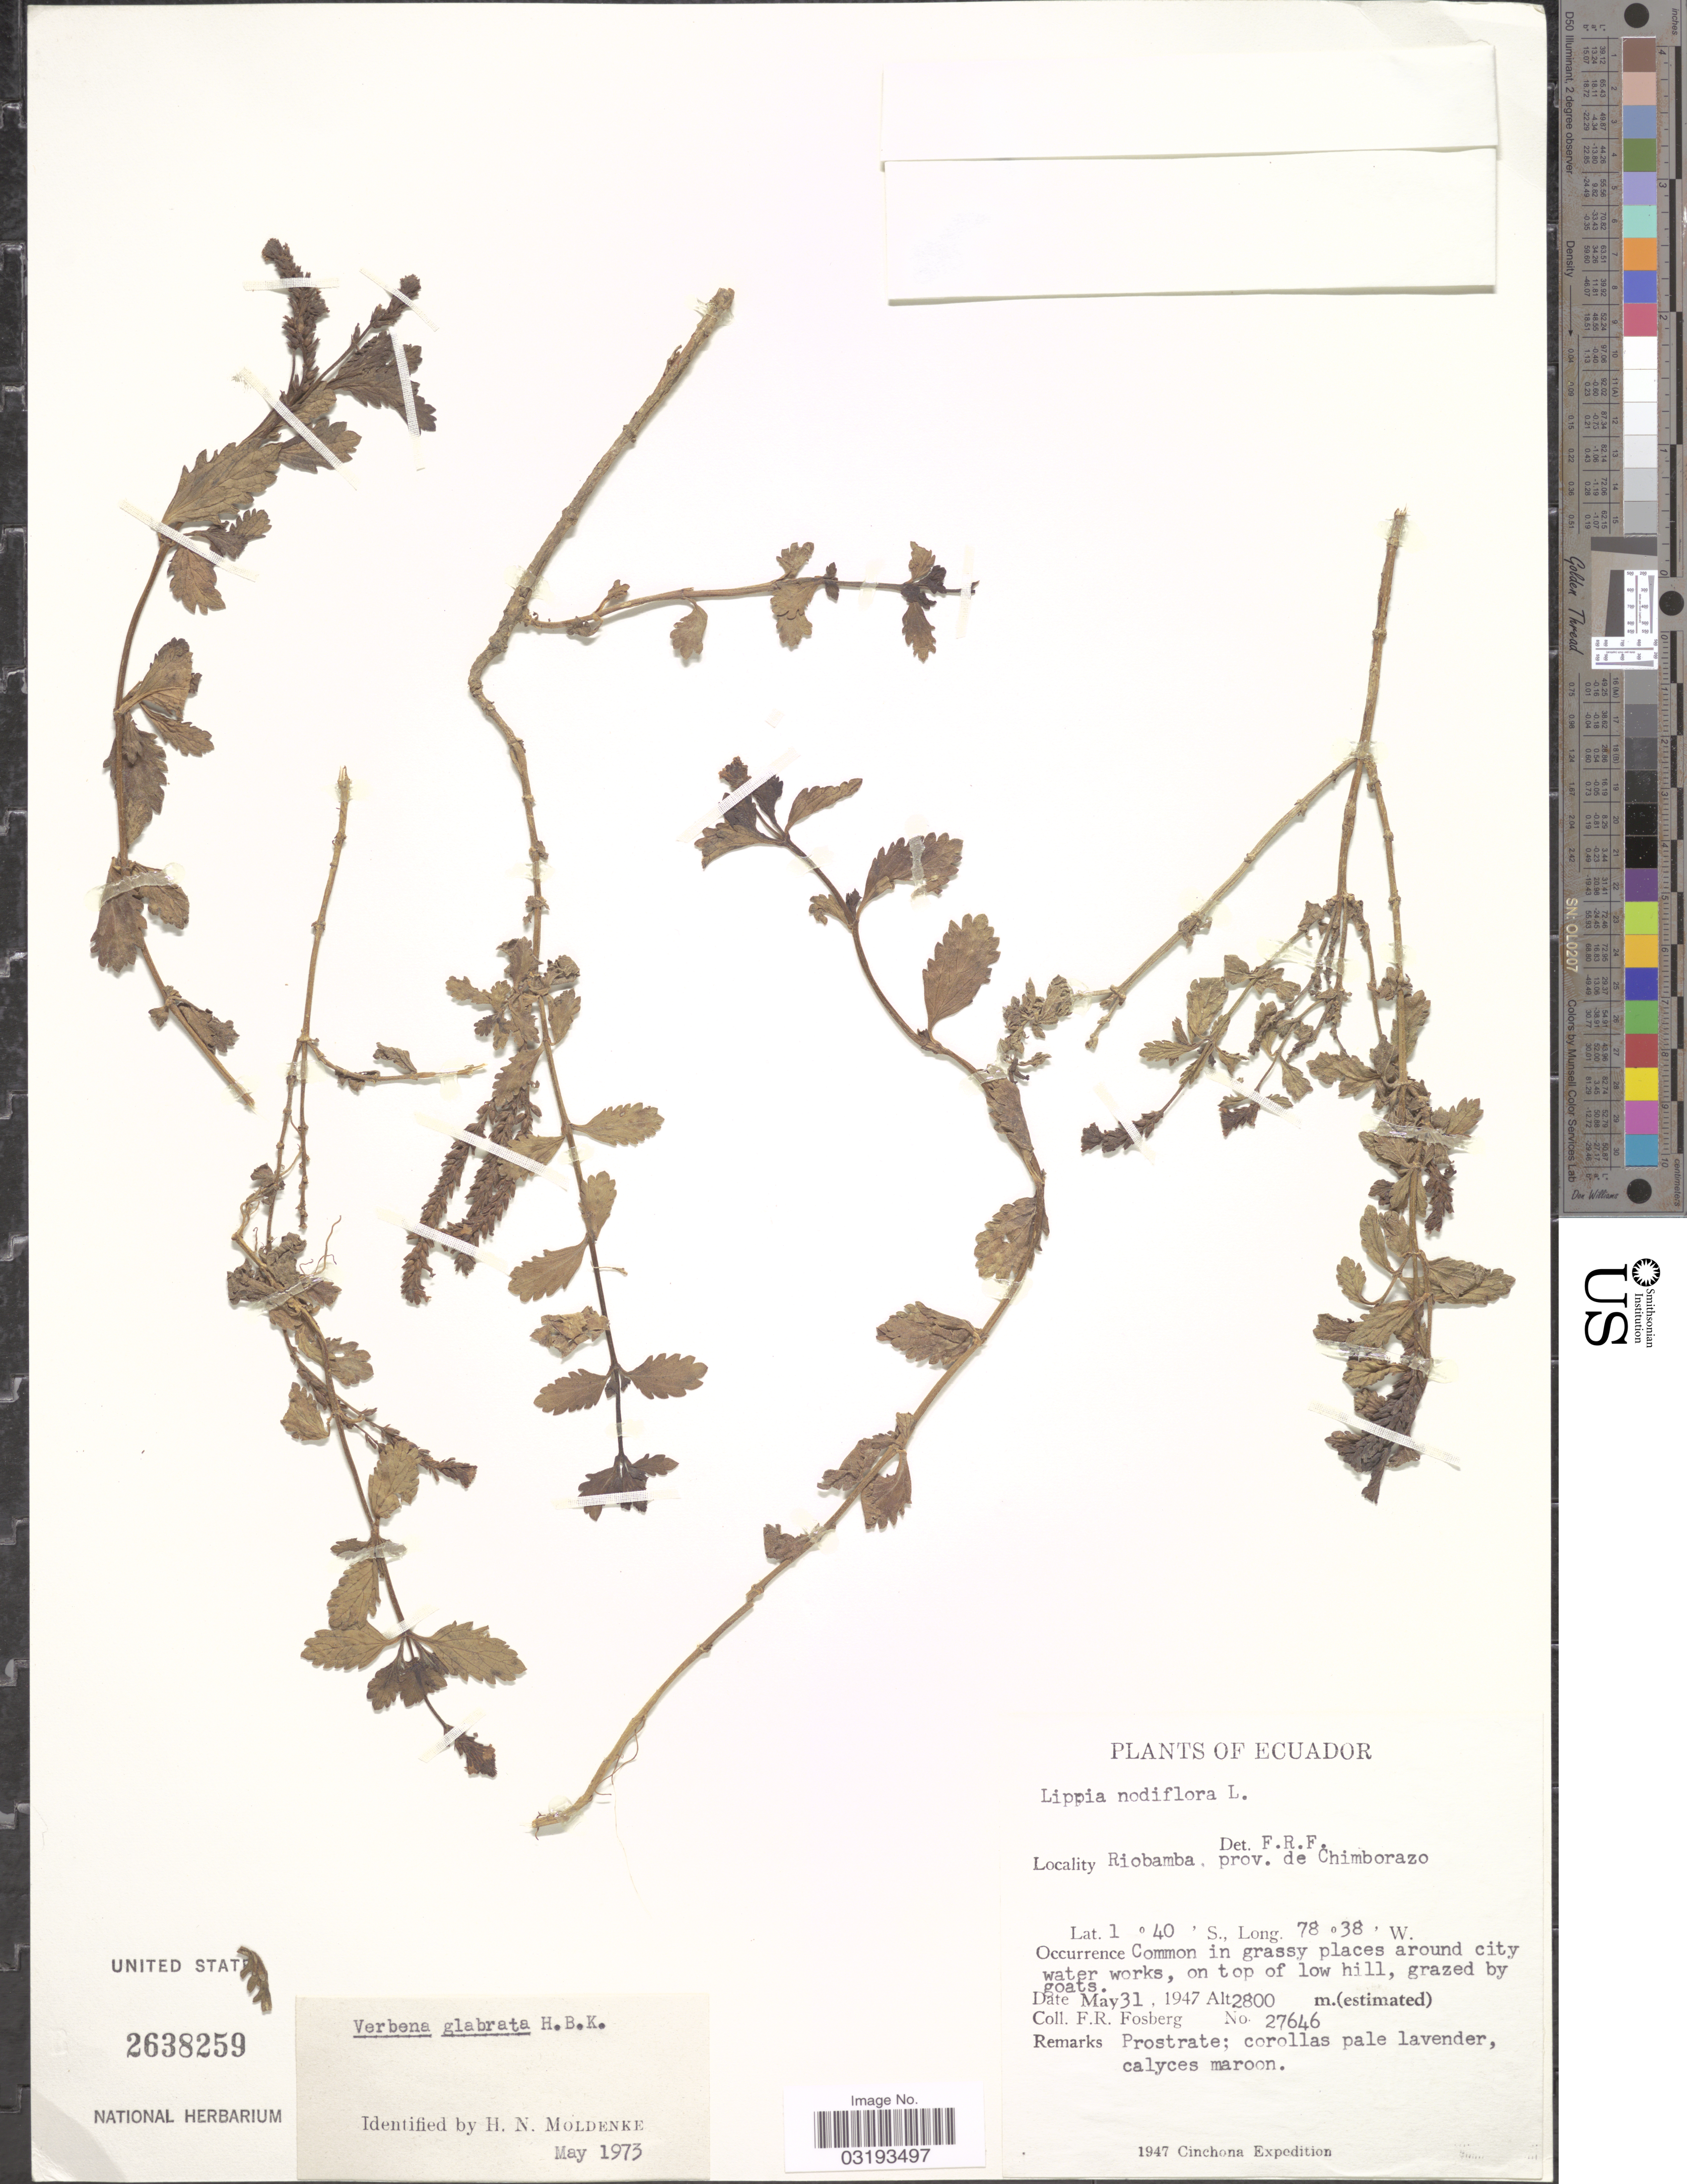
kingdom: Plantae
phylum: Tracheophyta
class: Magnoliopsida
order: Lamiales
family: Verbenaceae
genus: Verbena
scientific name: Verbena glabrata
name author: Kunth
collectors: F. R. Fosberg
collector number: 27646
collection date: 1947-05-31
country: Ecuador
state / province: Chimborazo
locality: Riobamba.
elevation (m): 2800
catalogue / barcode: US 2638259